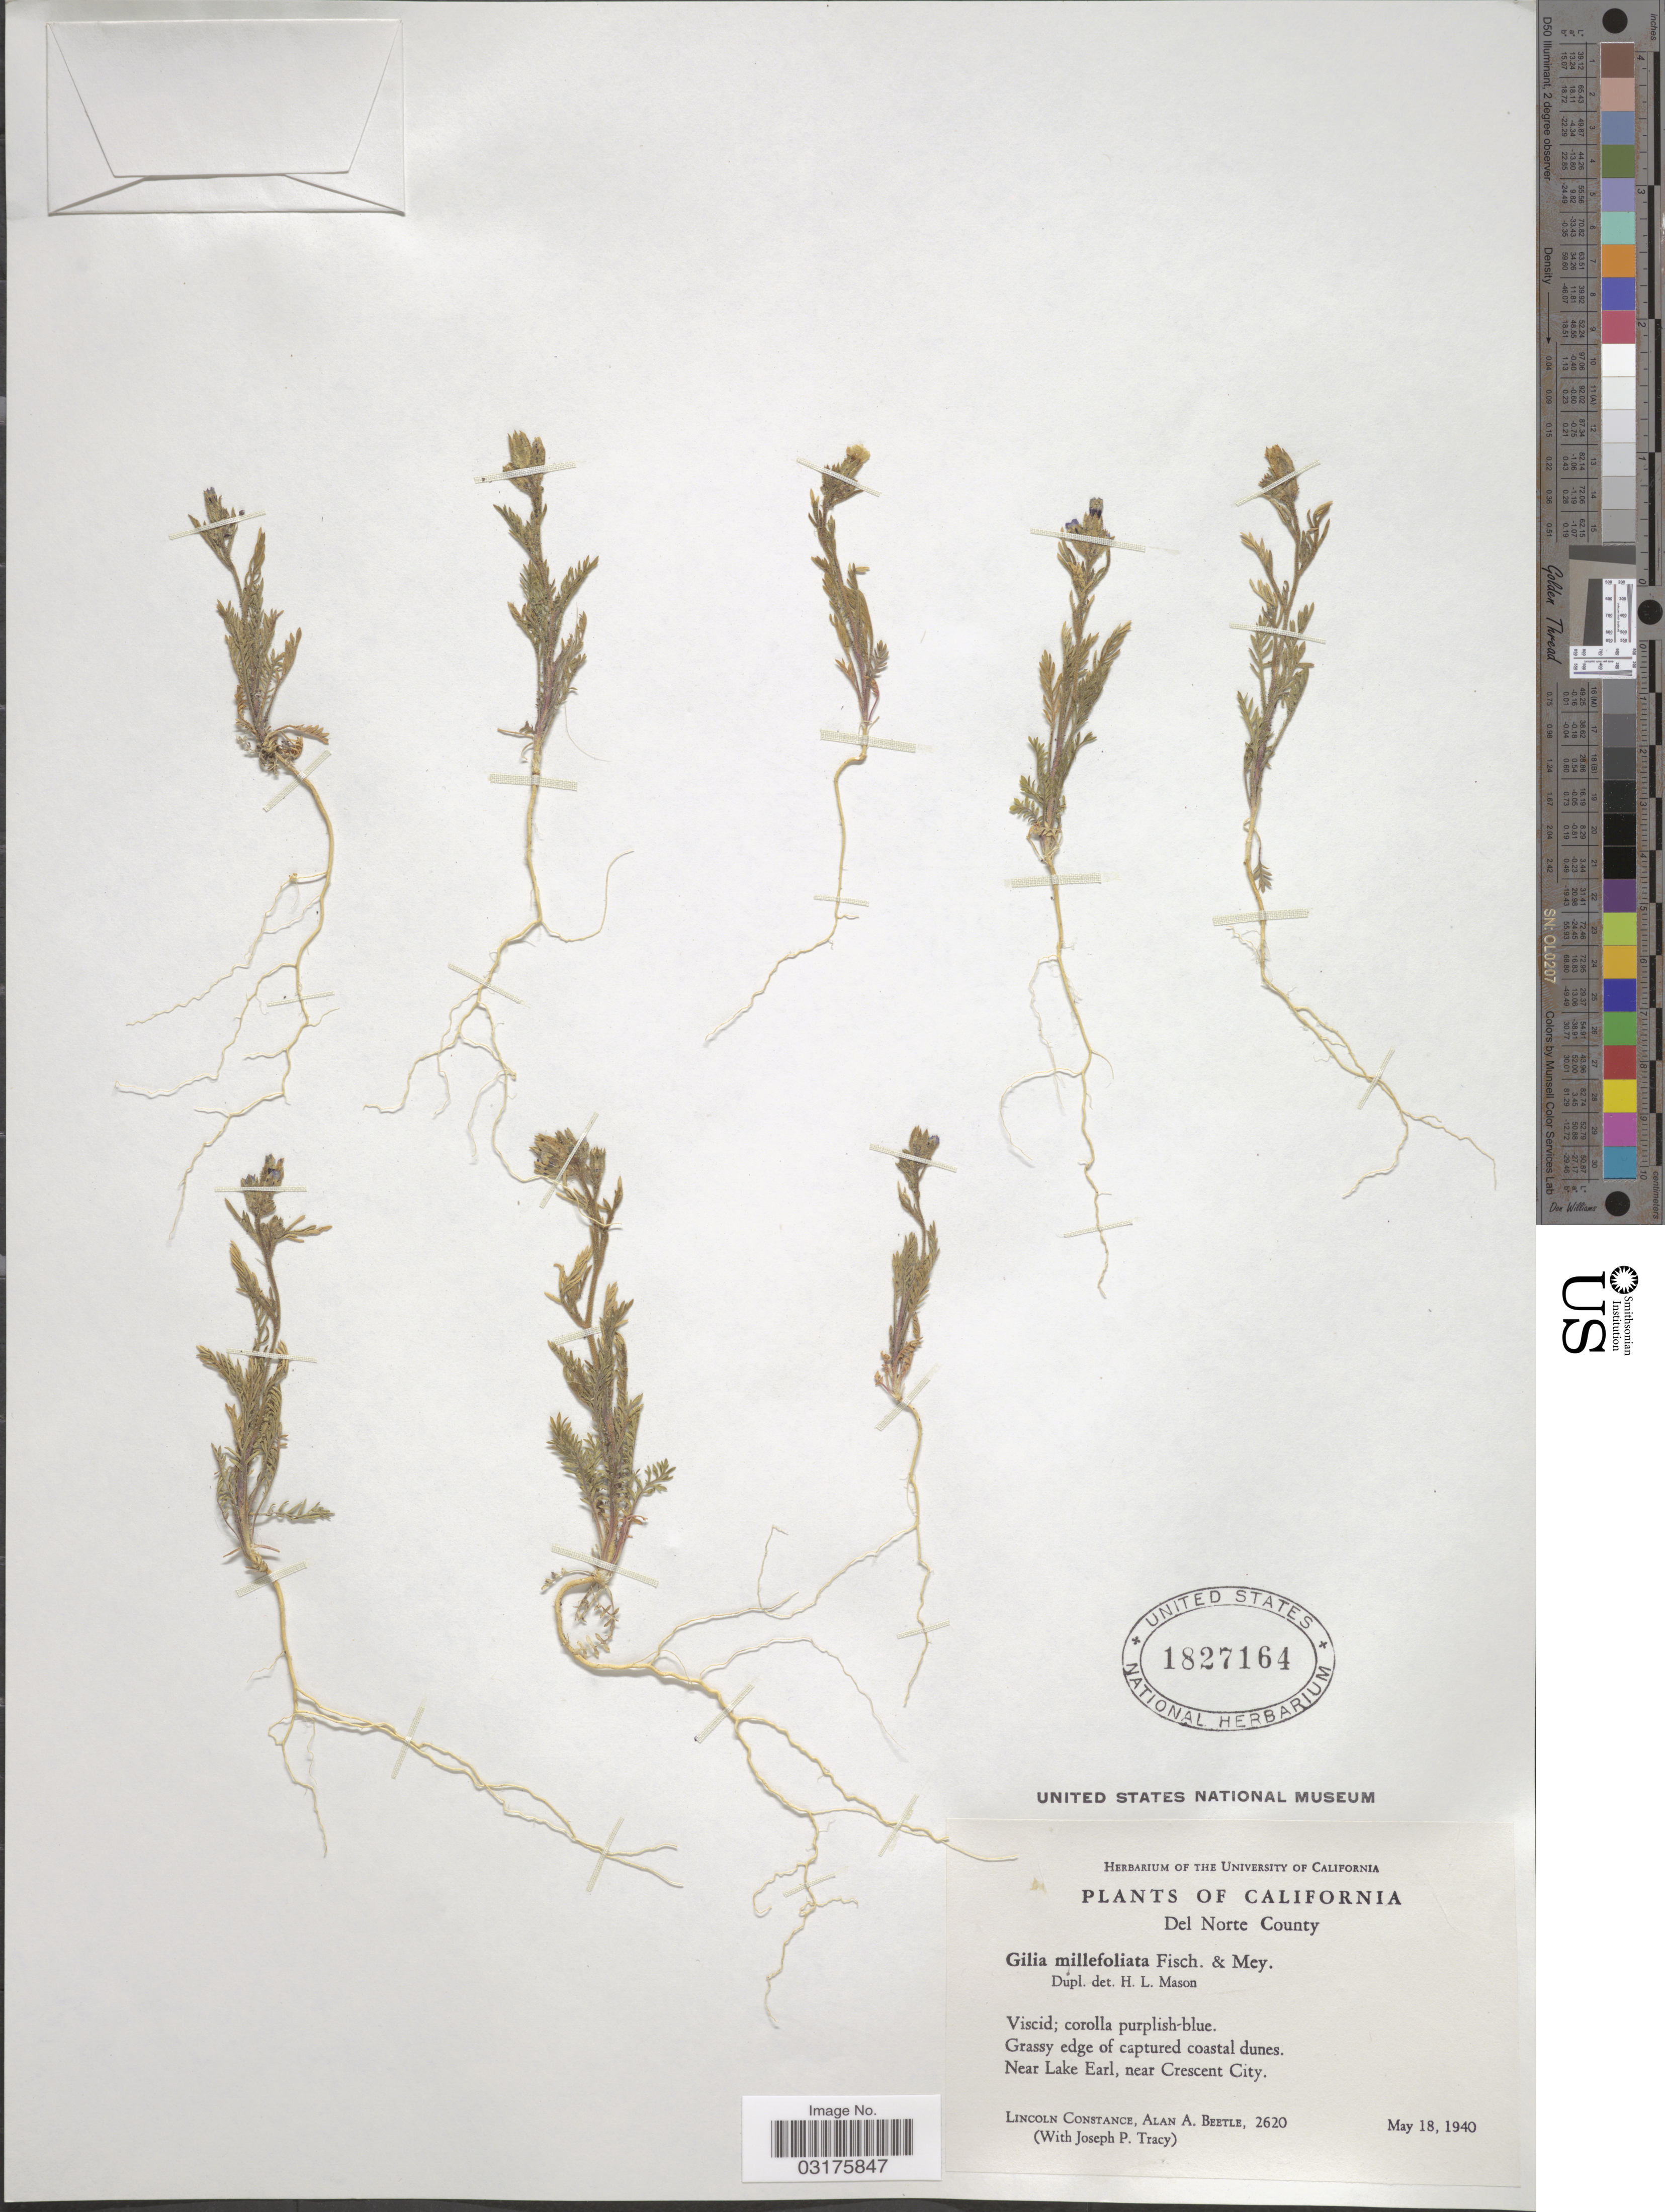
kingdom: Plantae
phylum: Tracheophyta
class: Magnoliopsida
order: Ericales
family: Polemoniaceae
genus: Gilia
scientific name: Gilia millefoliata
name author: Fisch. & C.A. Mey.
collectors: L. Constance, A. A. Beetle & J. Tracy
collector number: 2620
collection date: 1940-05-18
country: United States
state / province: California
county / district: Del Norte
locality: Del Norte County. Near Lake Earl, near Crescent City.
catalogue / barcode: US 1827164